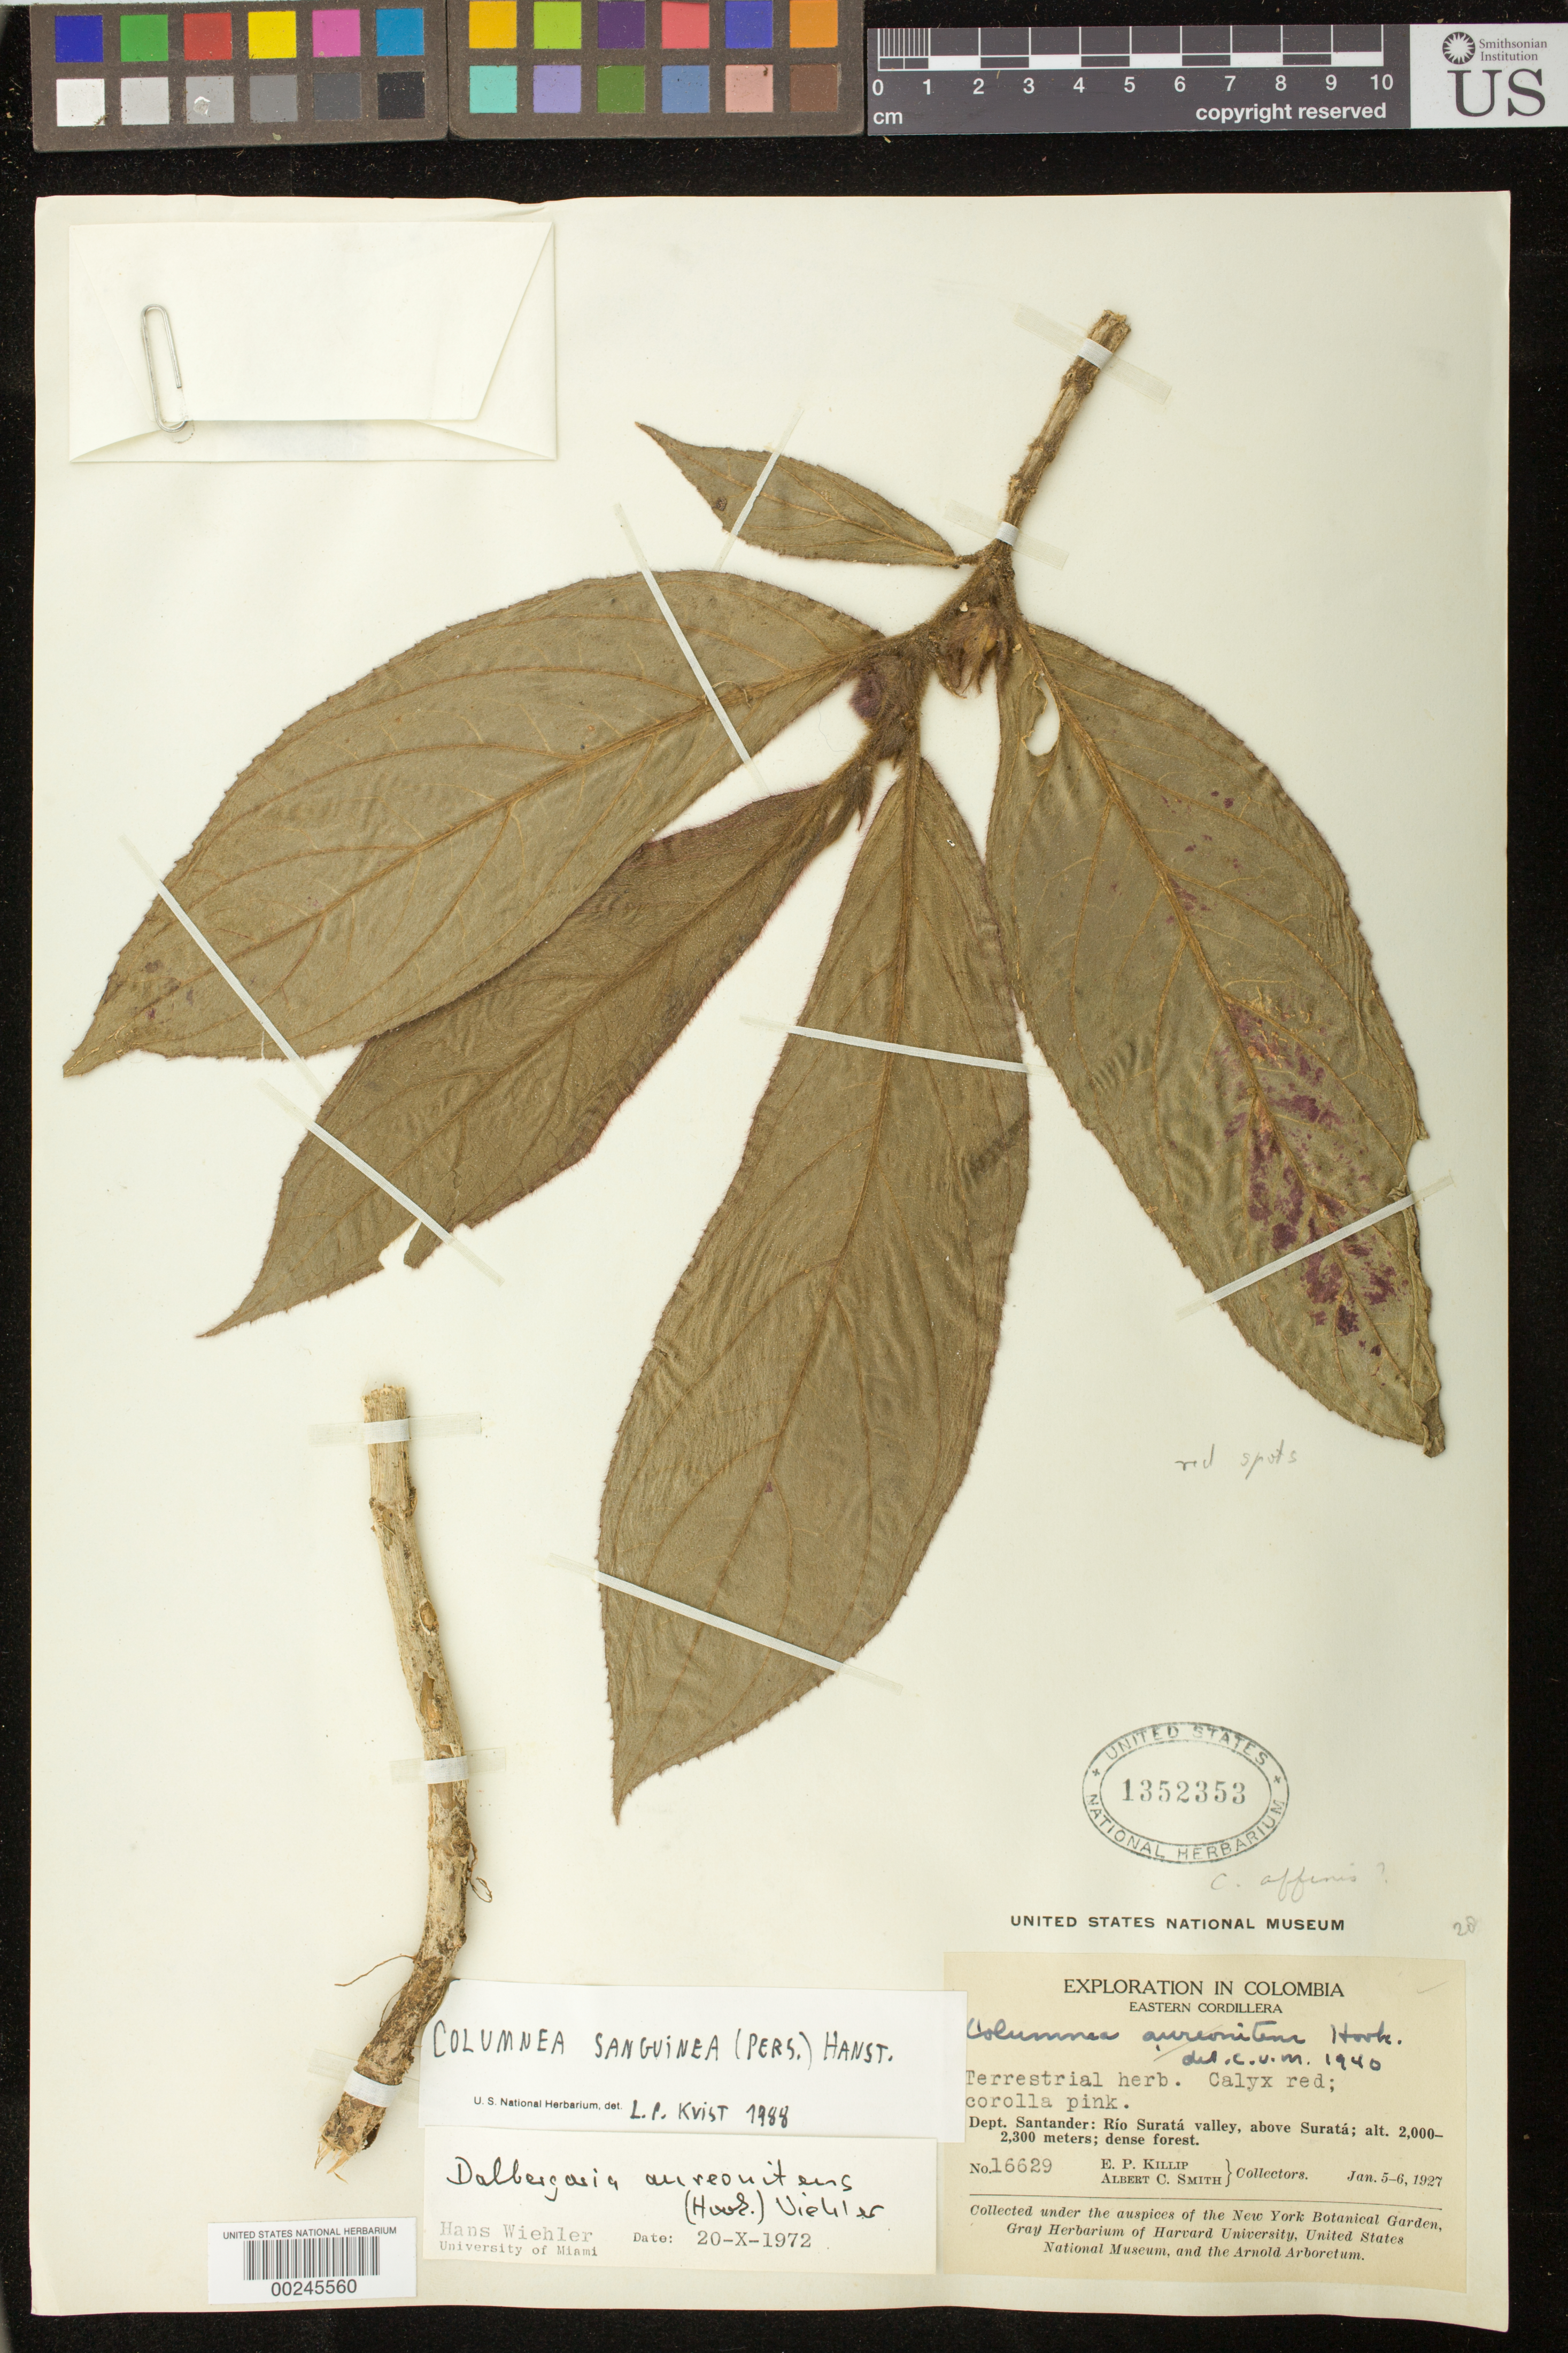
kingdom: Plantae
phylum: Tracheophyta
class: Magnoliopsida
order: Lamiales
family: Gesneriaceae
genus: Columnea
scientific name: Columnea sanguinea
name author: (Pers.) Hanst.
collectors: E. P. Killip & A. C. Smith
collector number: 16629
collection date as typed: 5-6 Jan 1927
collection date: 1927-01-05/1927-01-06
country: Colombia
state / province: Santander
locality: Eastern Cordillera, Rio Surata valley, above Surata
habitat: Dense forest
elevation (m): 2000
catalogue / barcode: US 1352353